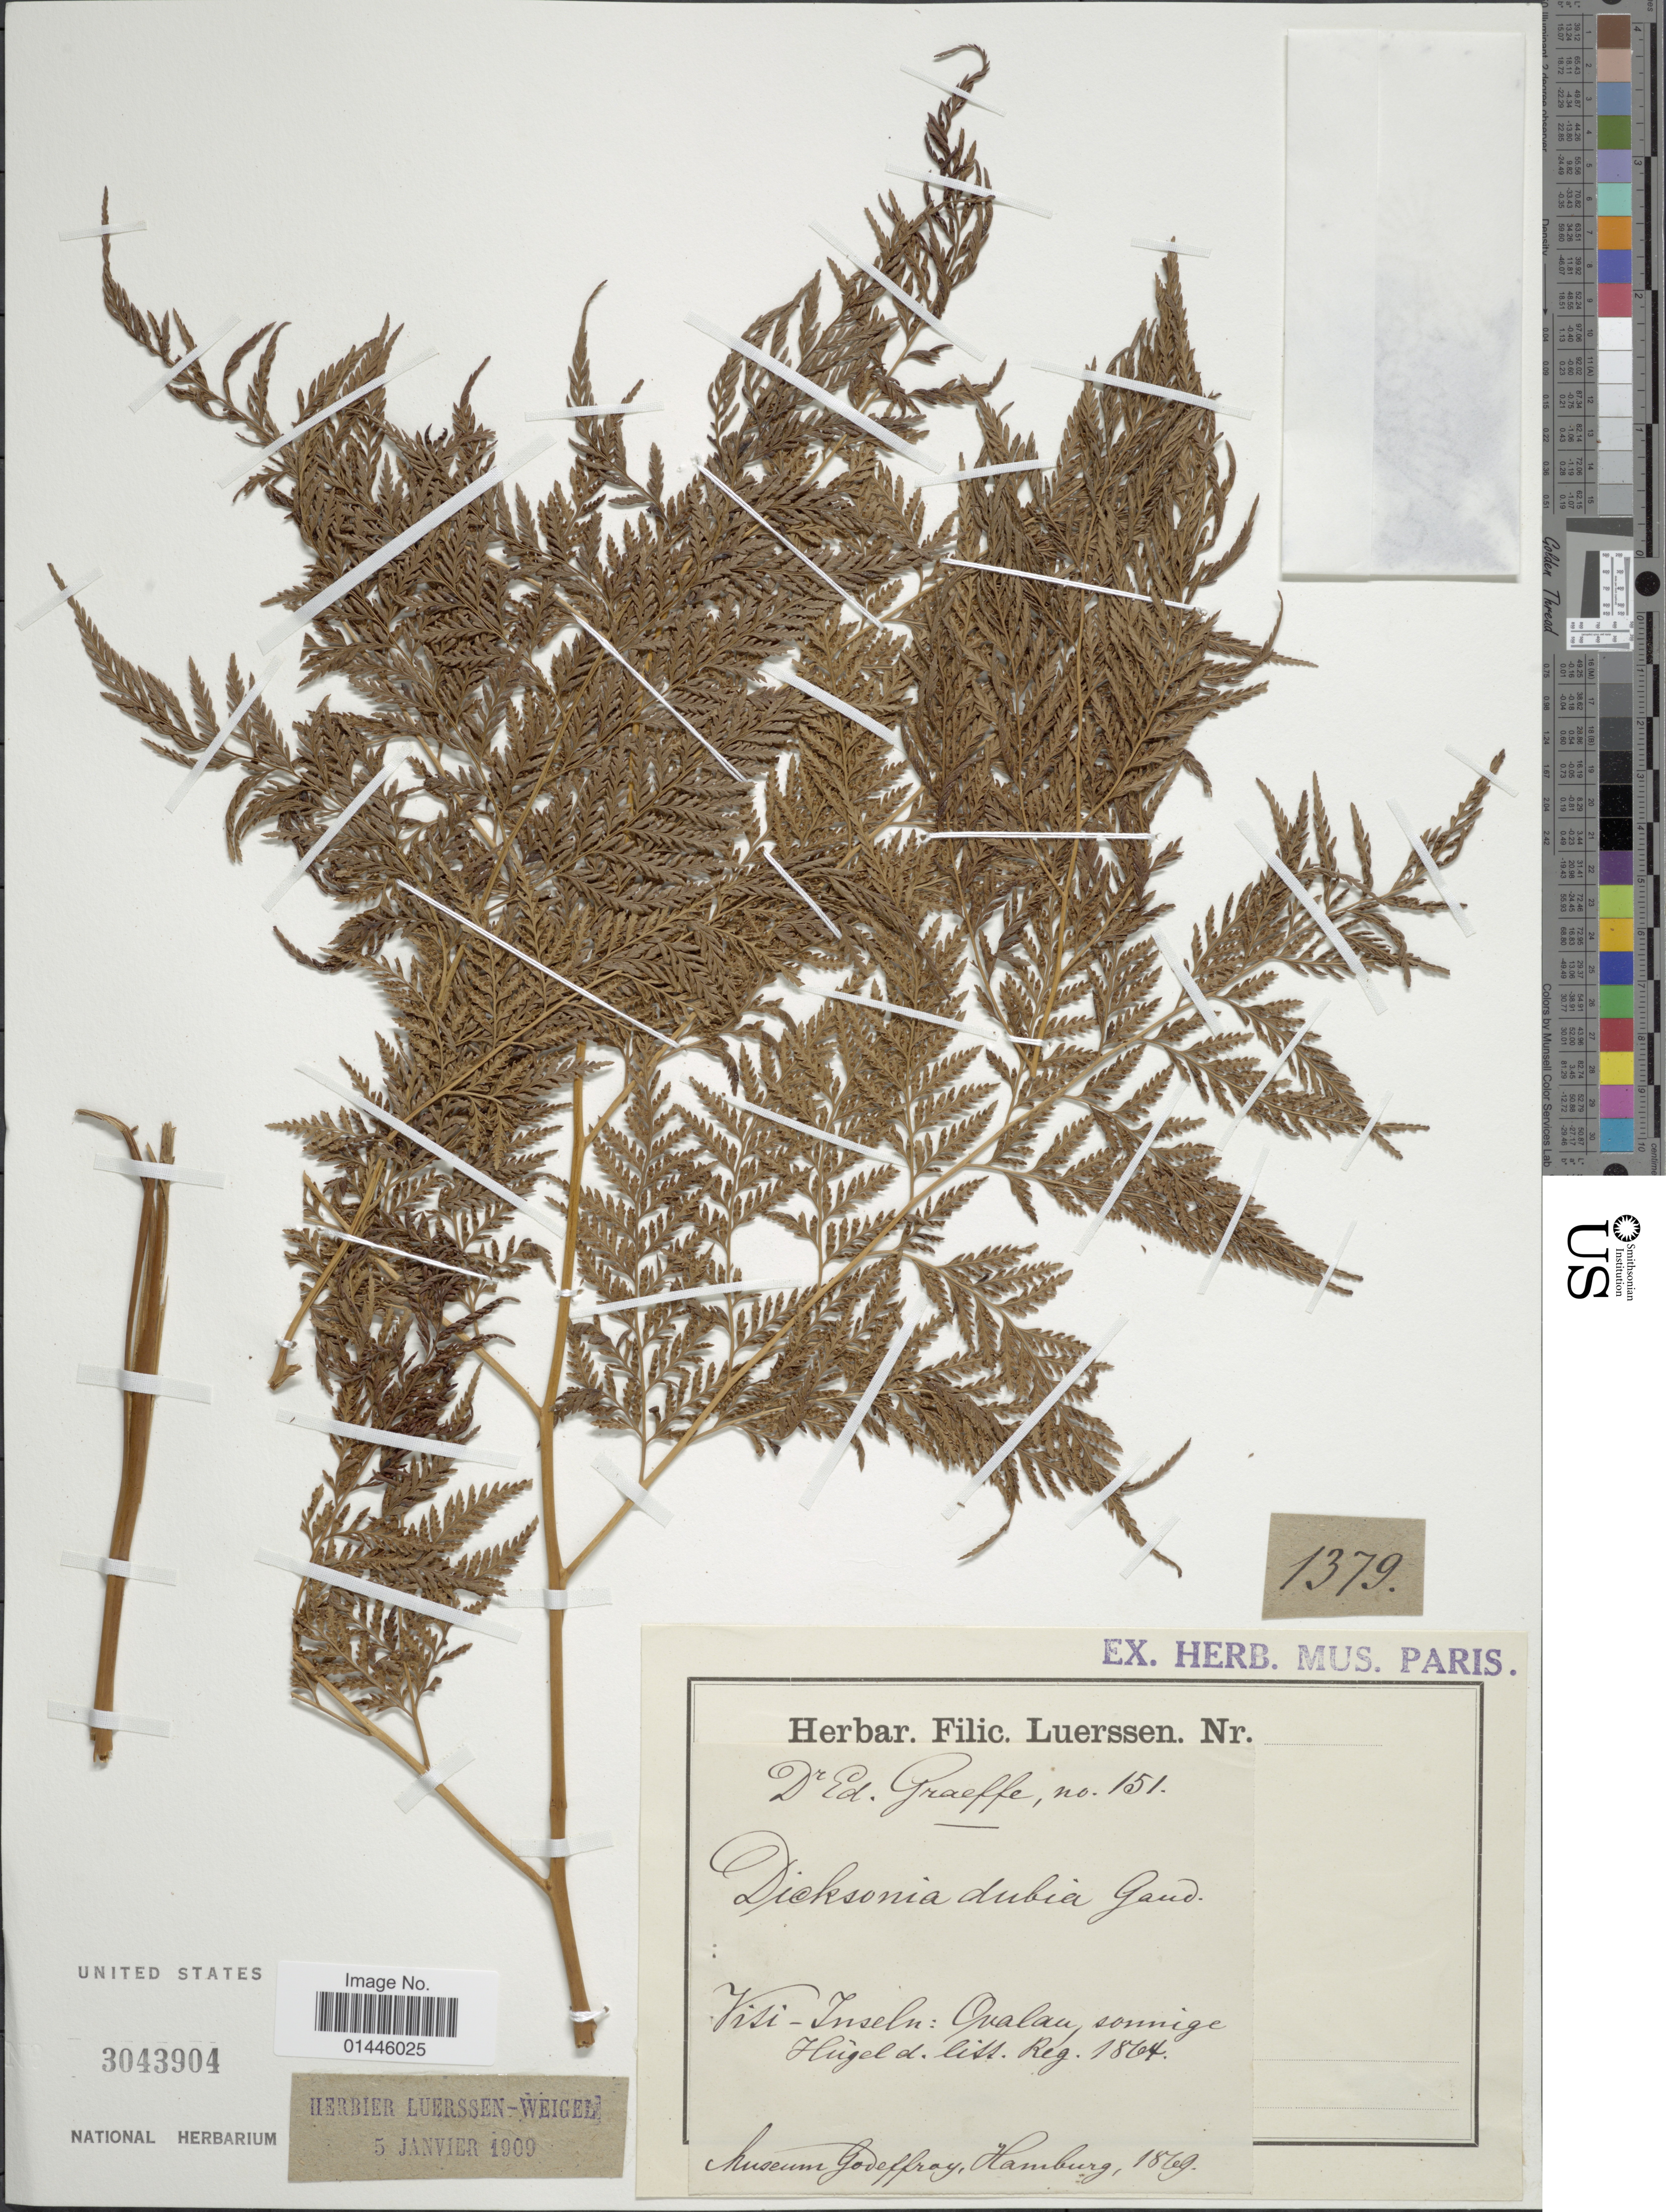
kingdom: Plantae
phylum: Tracheophyta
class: Polypodiopsida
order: Cyatheales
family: Dicksoniaceae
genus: Calochlaena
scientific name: Calochlaena straminea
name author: (Labill.) M.D. Turner & R.A. White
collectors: E. Graeffe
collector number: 151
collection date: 1864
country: Fiji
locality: Visi-Inseln: Ovalau, sonnige. [interpreted]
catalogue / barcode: US 3043904